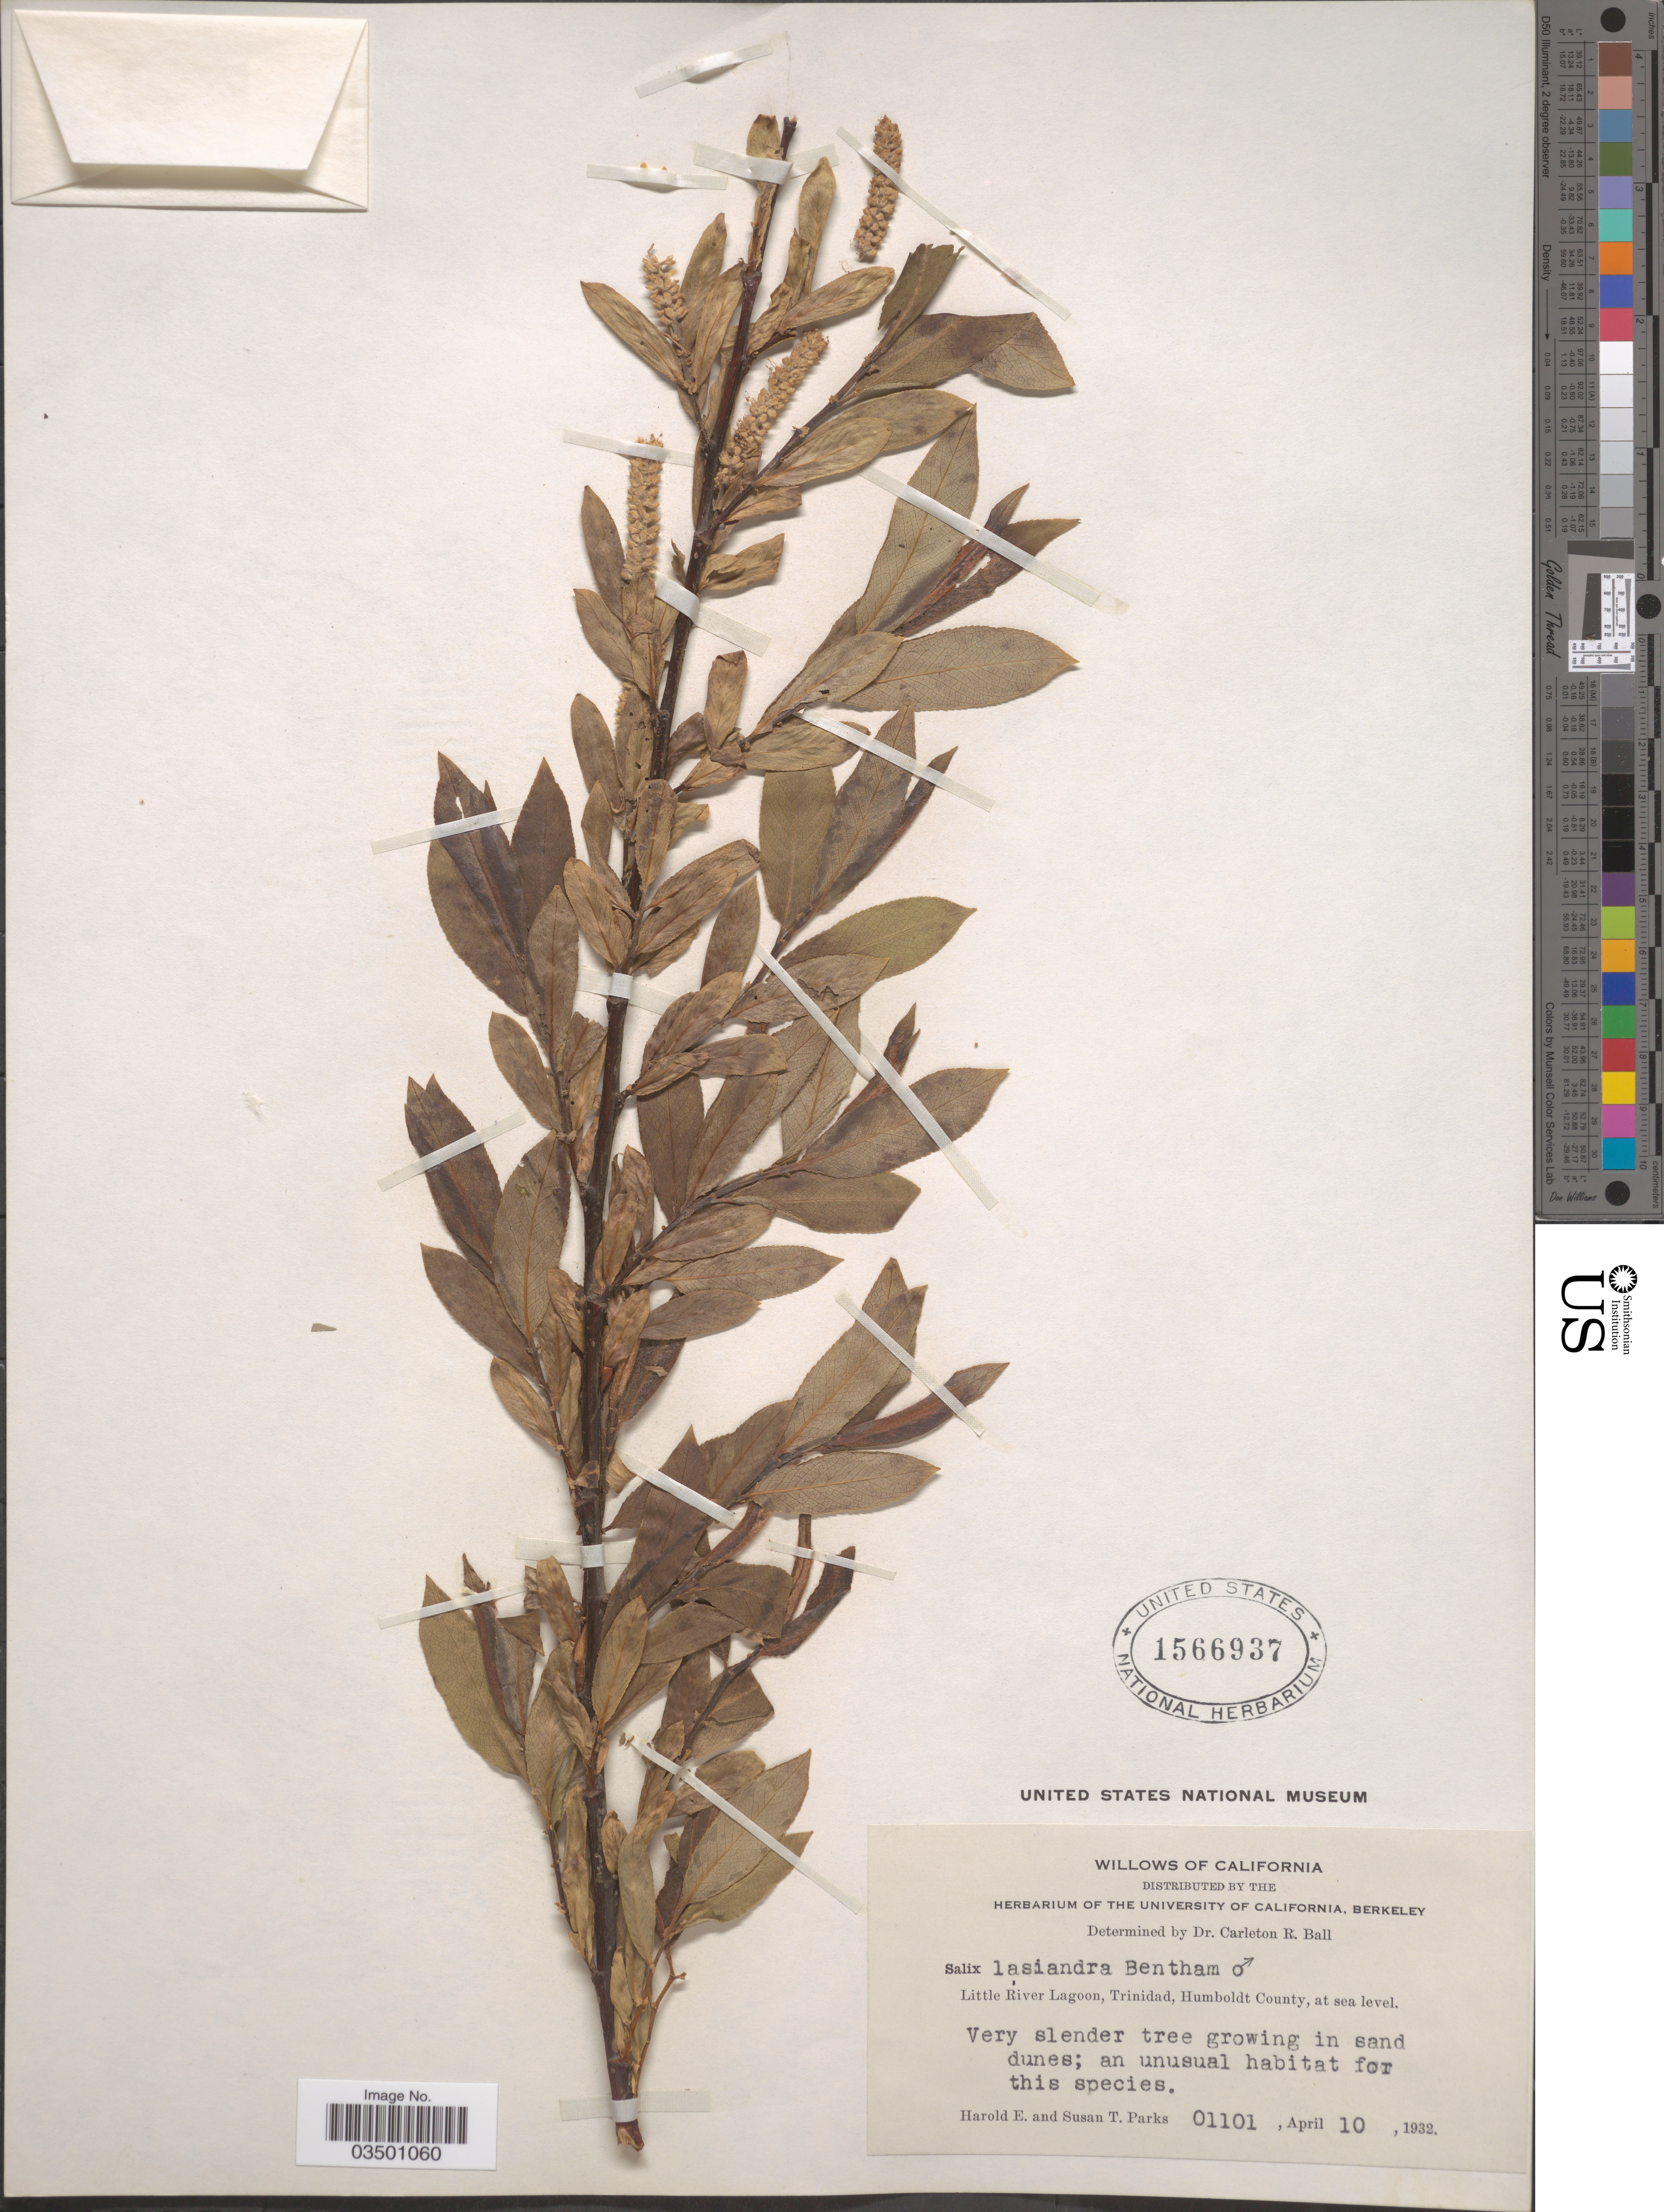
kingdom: Plantae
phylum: Tracheophyta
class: Magnoliopsida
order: Malpighiales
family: Salicaceae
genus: Salix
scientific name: Salix lasiandra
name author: Benth.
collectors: H. E. Parks & S. Parks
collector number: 01101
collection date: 1932-04-10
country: United States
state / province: California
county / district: Humboldt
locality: Little River Lagoon, Trinidad, Humboldt County.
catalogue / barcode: US 1566937